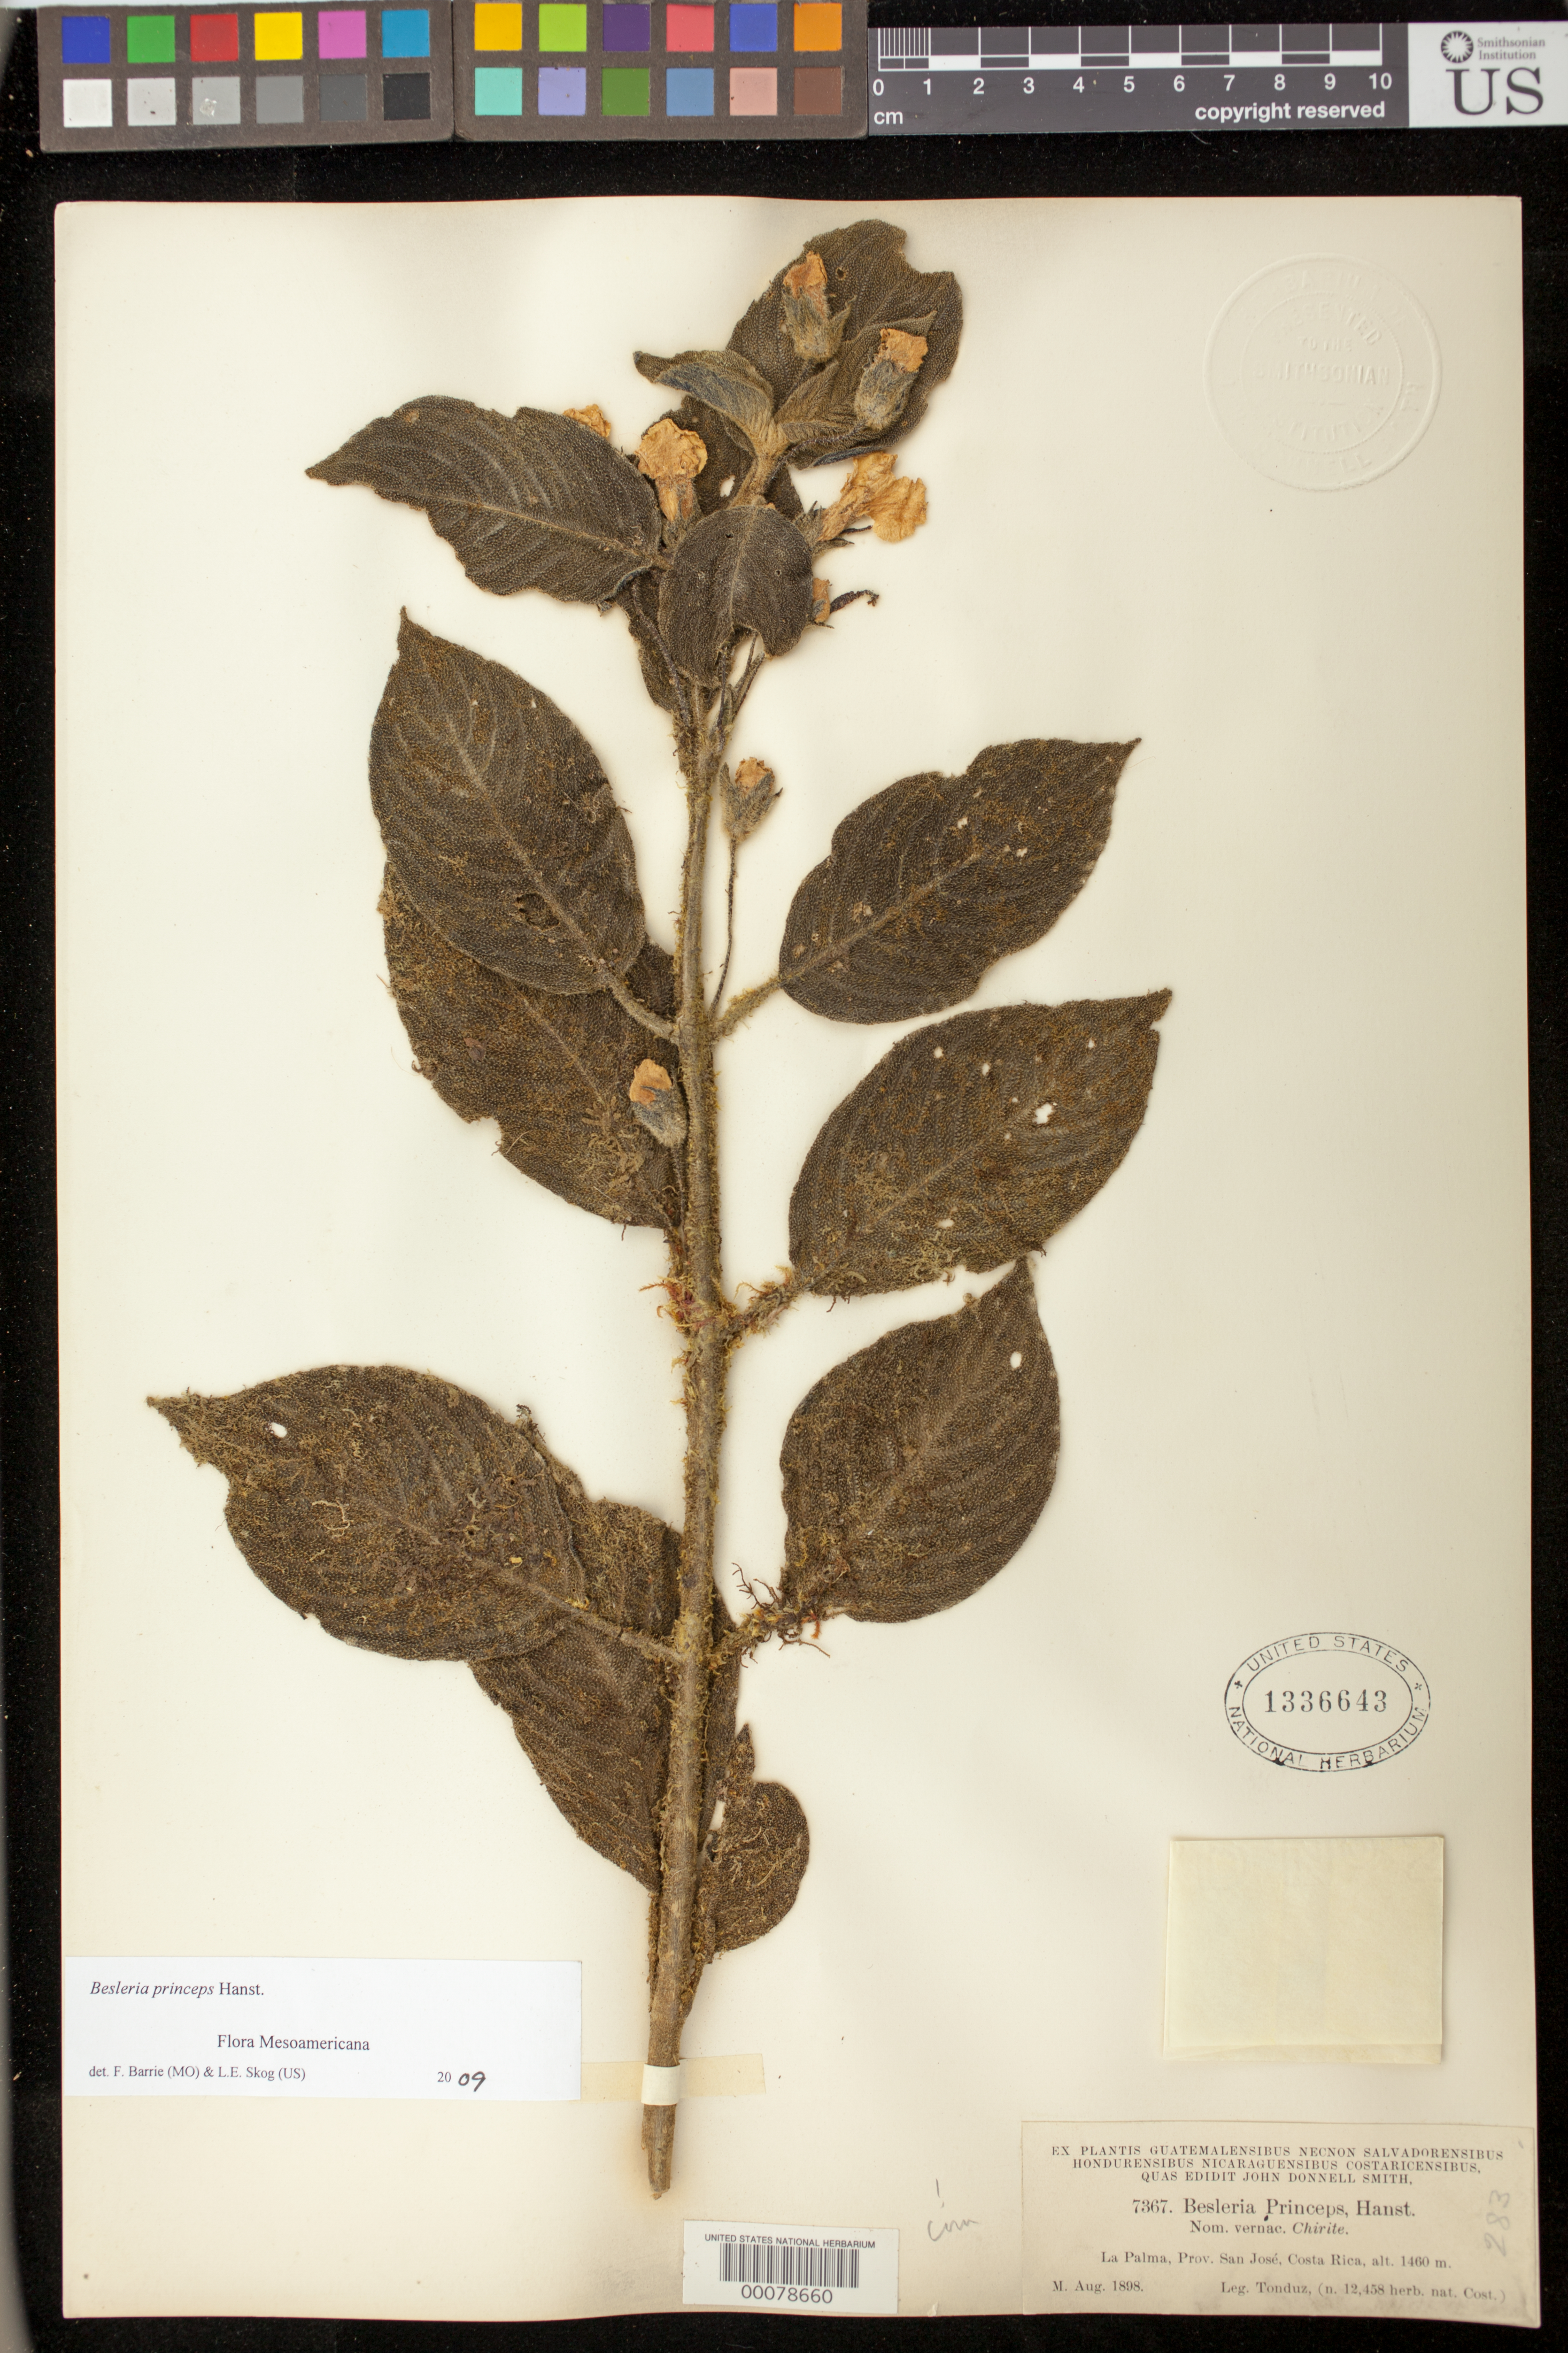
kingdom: Plantae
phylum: Tracheophyta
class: Magnoliopsida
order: Lamiales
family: Gesneriaceae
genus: Besleria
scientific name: Besleria princeps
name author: Hanst.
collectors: A. Tonduz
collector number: HNC 12458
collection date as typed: Aug 1898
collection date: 1898-08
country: Costa Rica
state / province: San José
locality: La Palma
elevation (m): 1460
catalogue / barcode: US 1336643